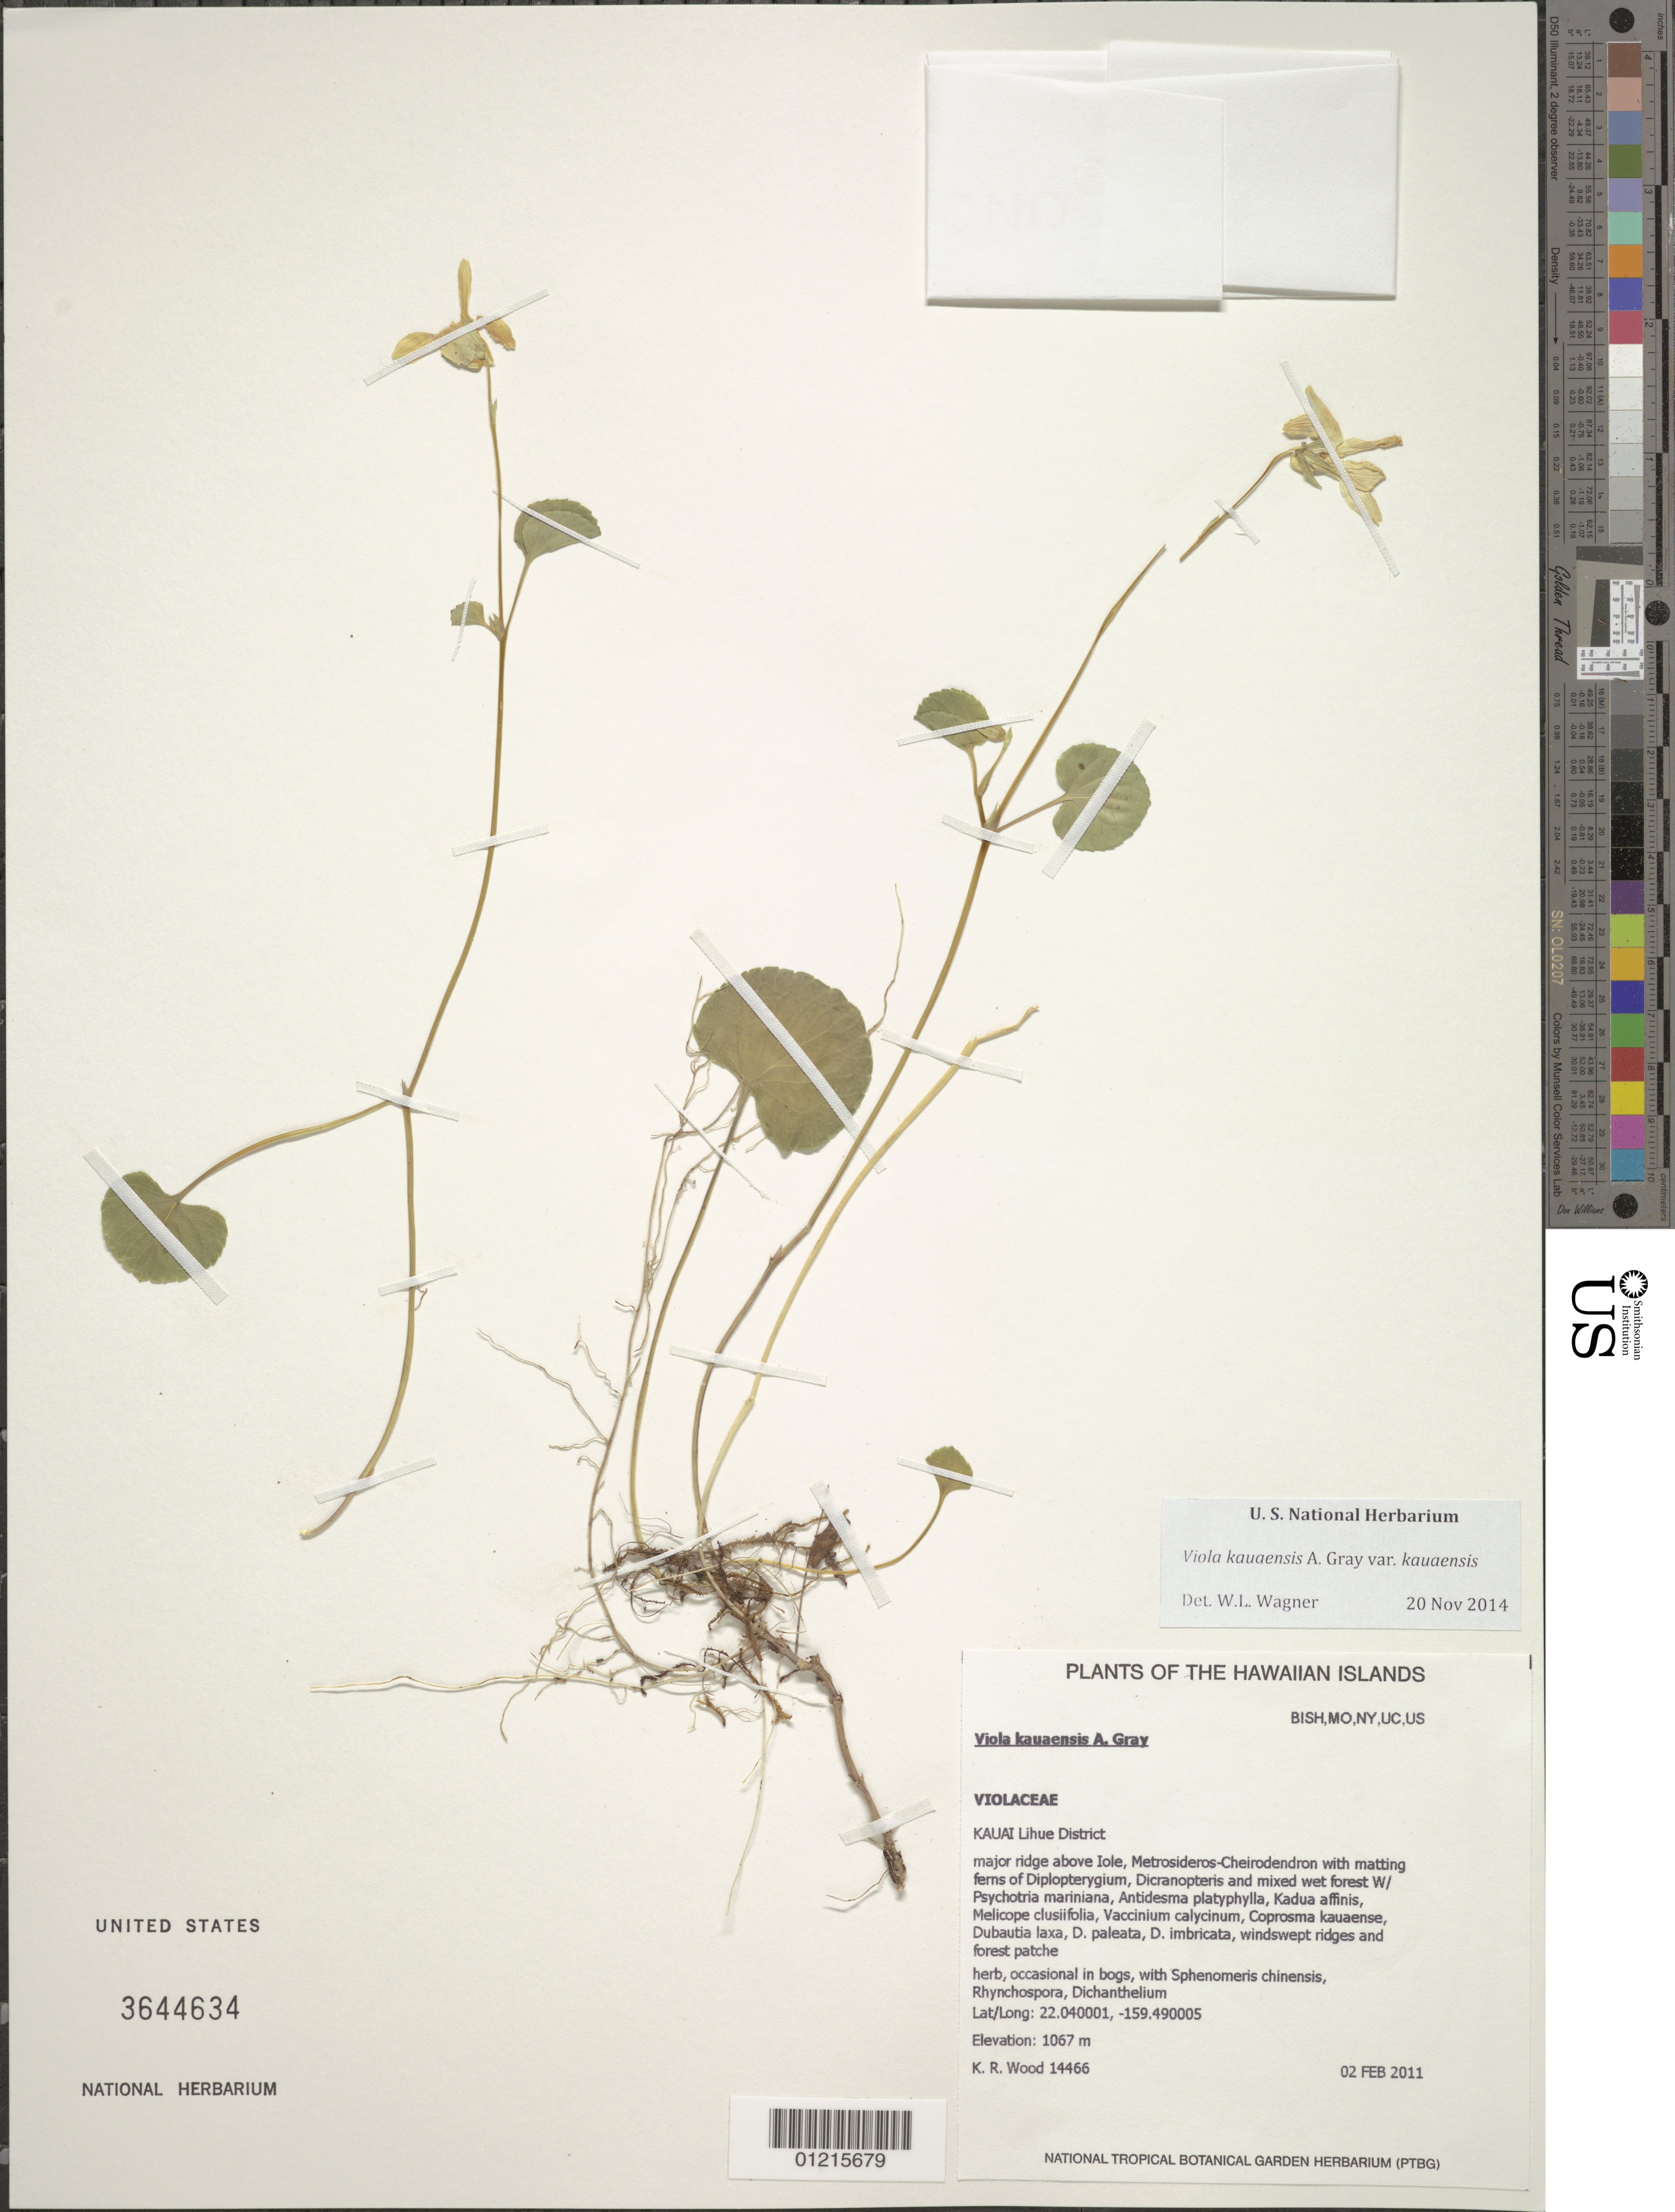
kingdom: Plantae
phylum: Tracheophyta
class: Magnoliopsida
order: Malpighiales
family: Violaceae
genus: Viola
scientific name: Viola kauaensis var. kauaensis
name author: A. Gray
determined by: Wagner, W. L., (BOT), Smithsonian Institution - National Museum of Natural History (UNITED STATES)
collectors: K. R. Wood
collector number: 14466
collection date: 2011-02-02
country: United States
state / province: Hawaii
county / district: Kauai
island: Kaua'i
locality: Lihue District, major ridge above Iole.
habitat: Mixed wet forest.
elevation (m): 1067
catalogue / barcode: US 3544634